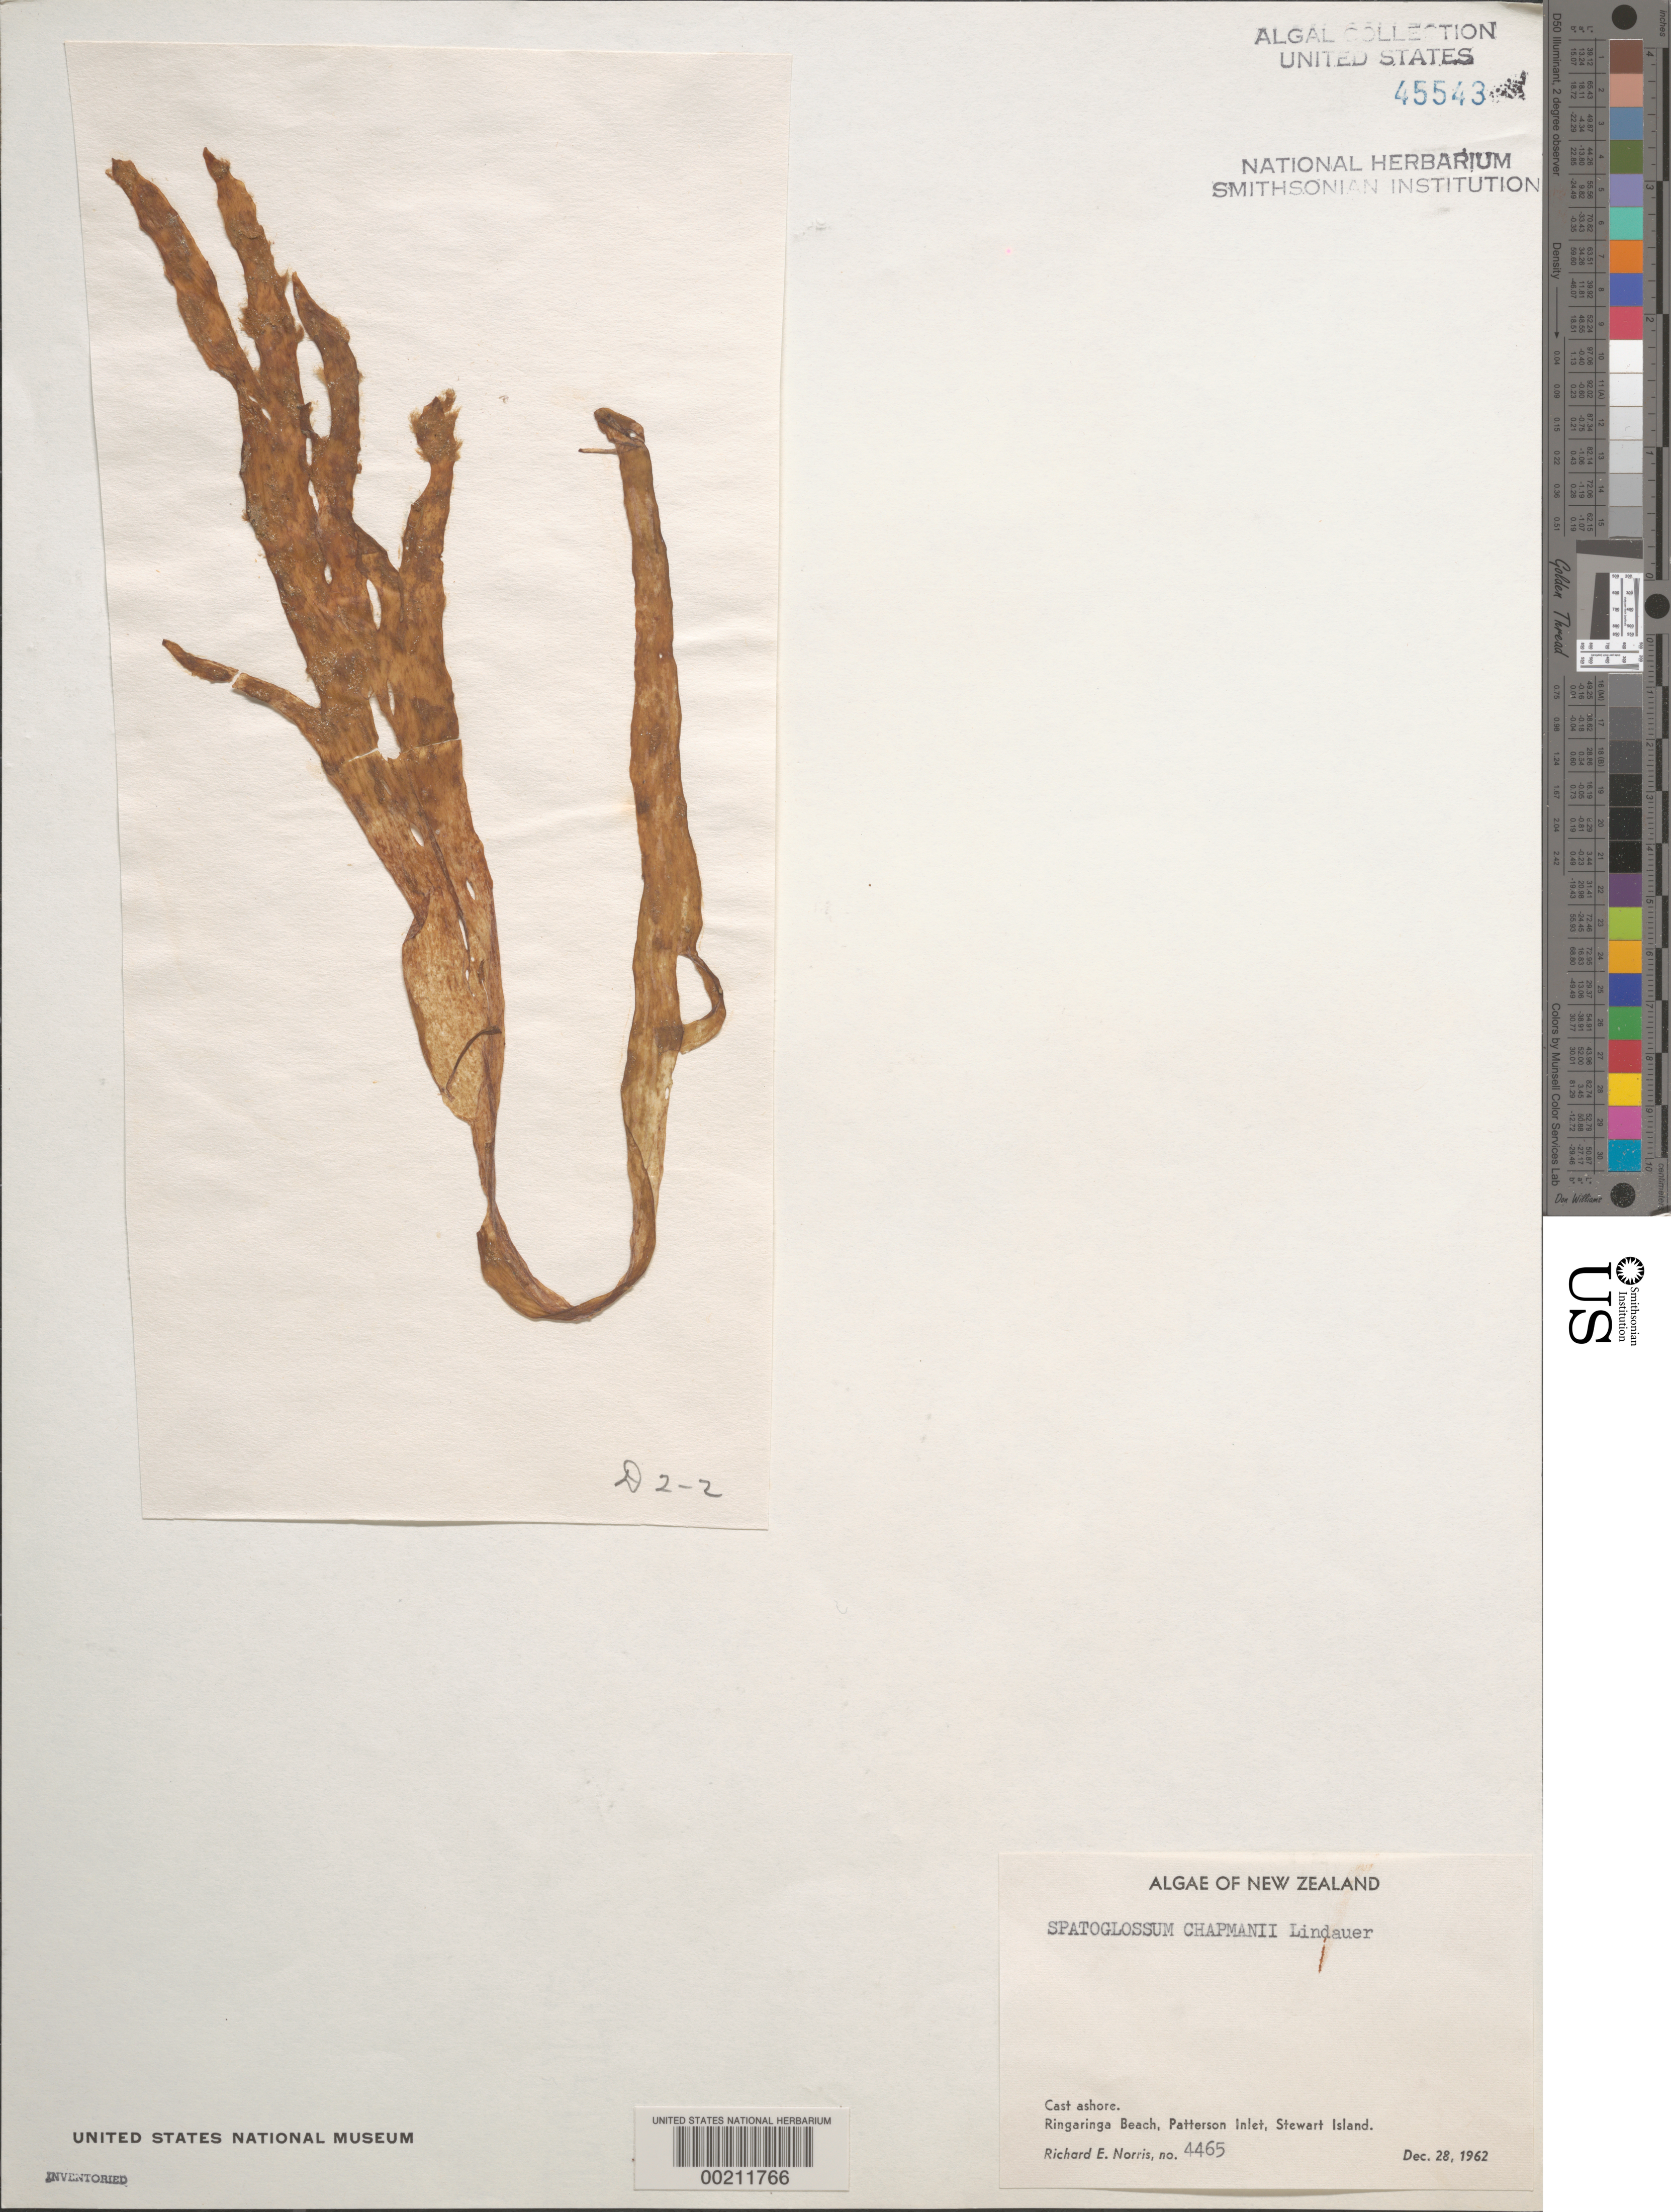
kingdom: Chromista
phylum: Ochrophyta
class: Phaeophyceae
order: Dictyotales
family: Dictyotaceae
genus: Spatoglossum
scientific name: Spatoglossum chapmanii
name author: Lindauer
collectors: R. E. Norris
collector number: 4465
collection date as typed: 28 Dec 1962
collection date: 1962-12-28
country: New Zealand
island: Stewart Island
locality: Ringaringa Beach, Paterson Inlet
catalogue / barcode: US 45543